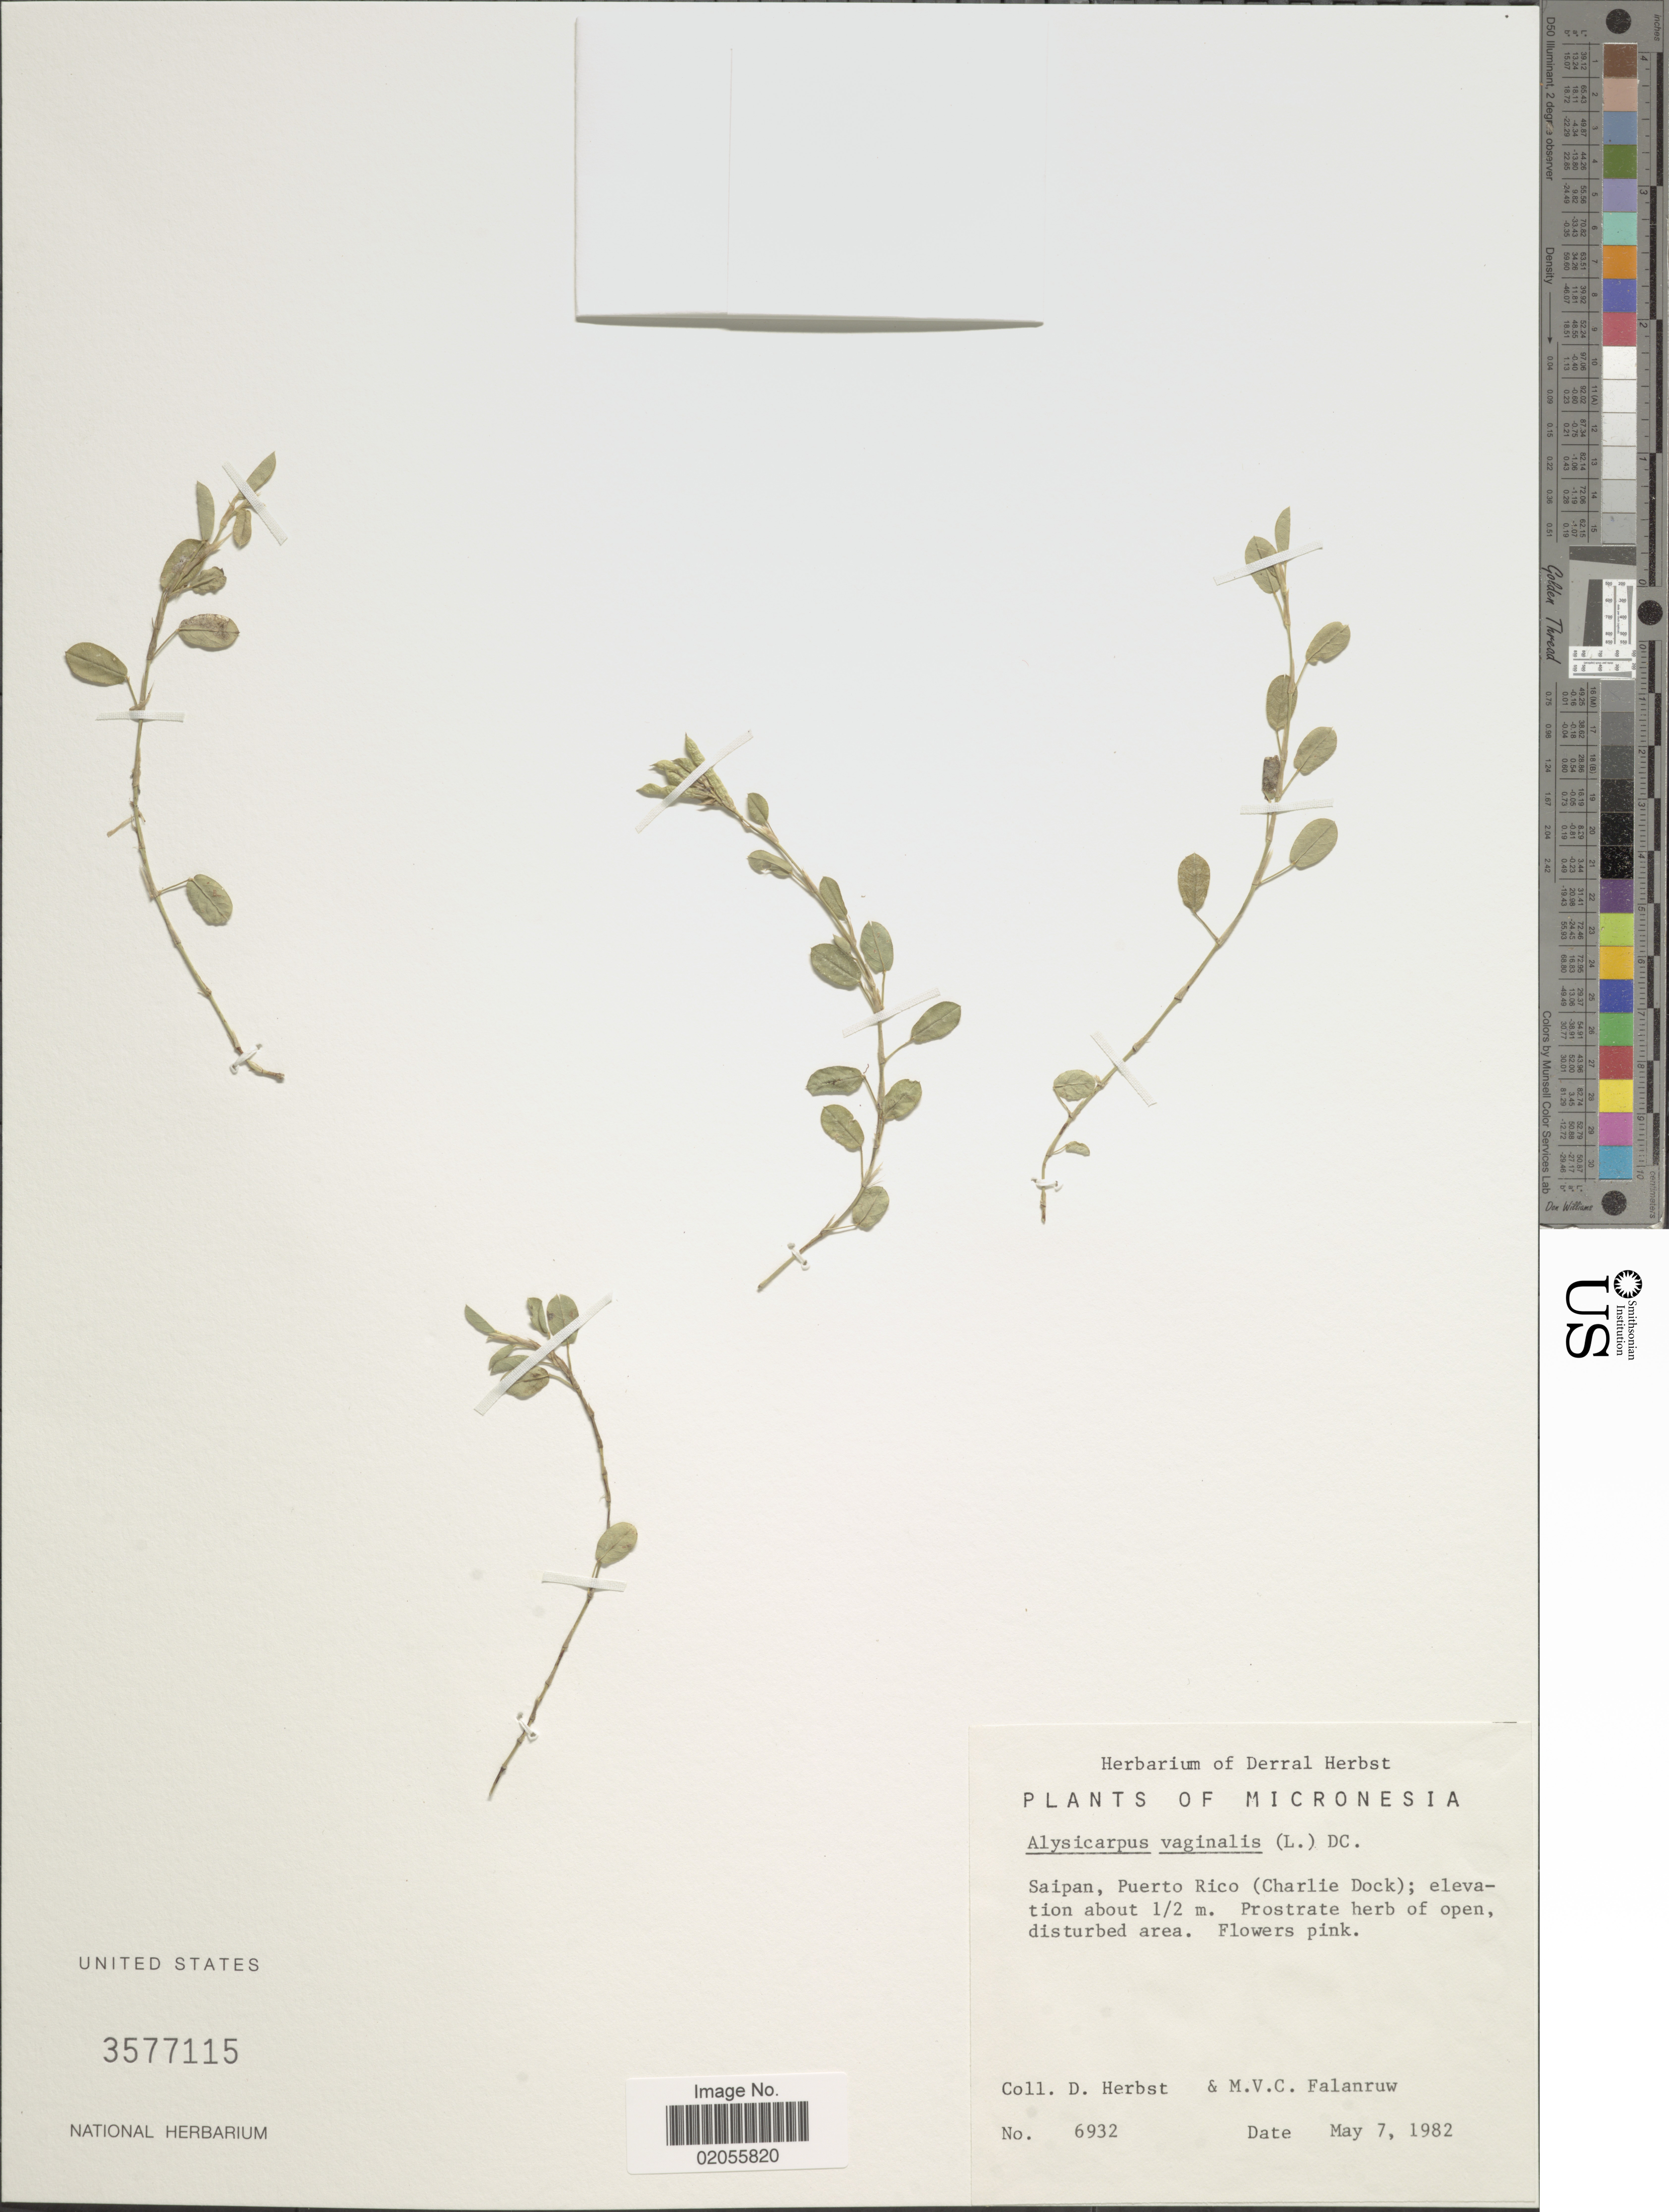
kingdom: Plantae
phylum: Tracheophyta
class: Magnoliopsida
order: Fabales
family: Fabaceae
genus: Alysicarpus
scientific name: Alysicarpus vaginalis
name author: (L.) DC.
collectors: D. Herbst & M. V. Falanruw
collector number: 6932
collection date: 1982-05-07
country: Northern Mariana Islands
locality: Saipan, Micronesia, Puerto Rico (Charlie Dock)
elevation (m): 0.5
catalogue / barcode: US 3577115